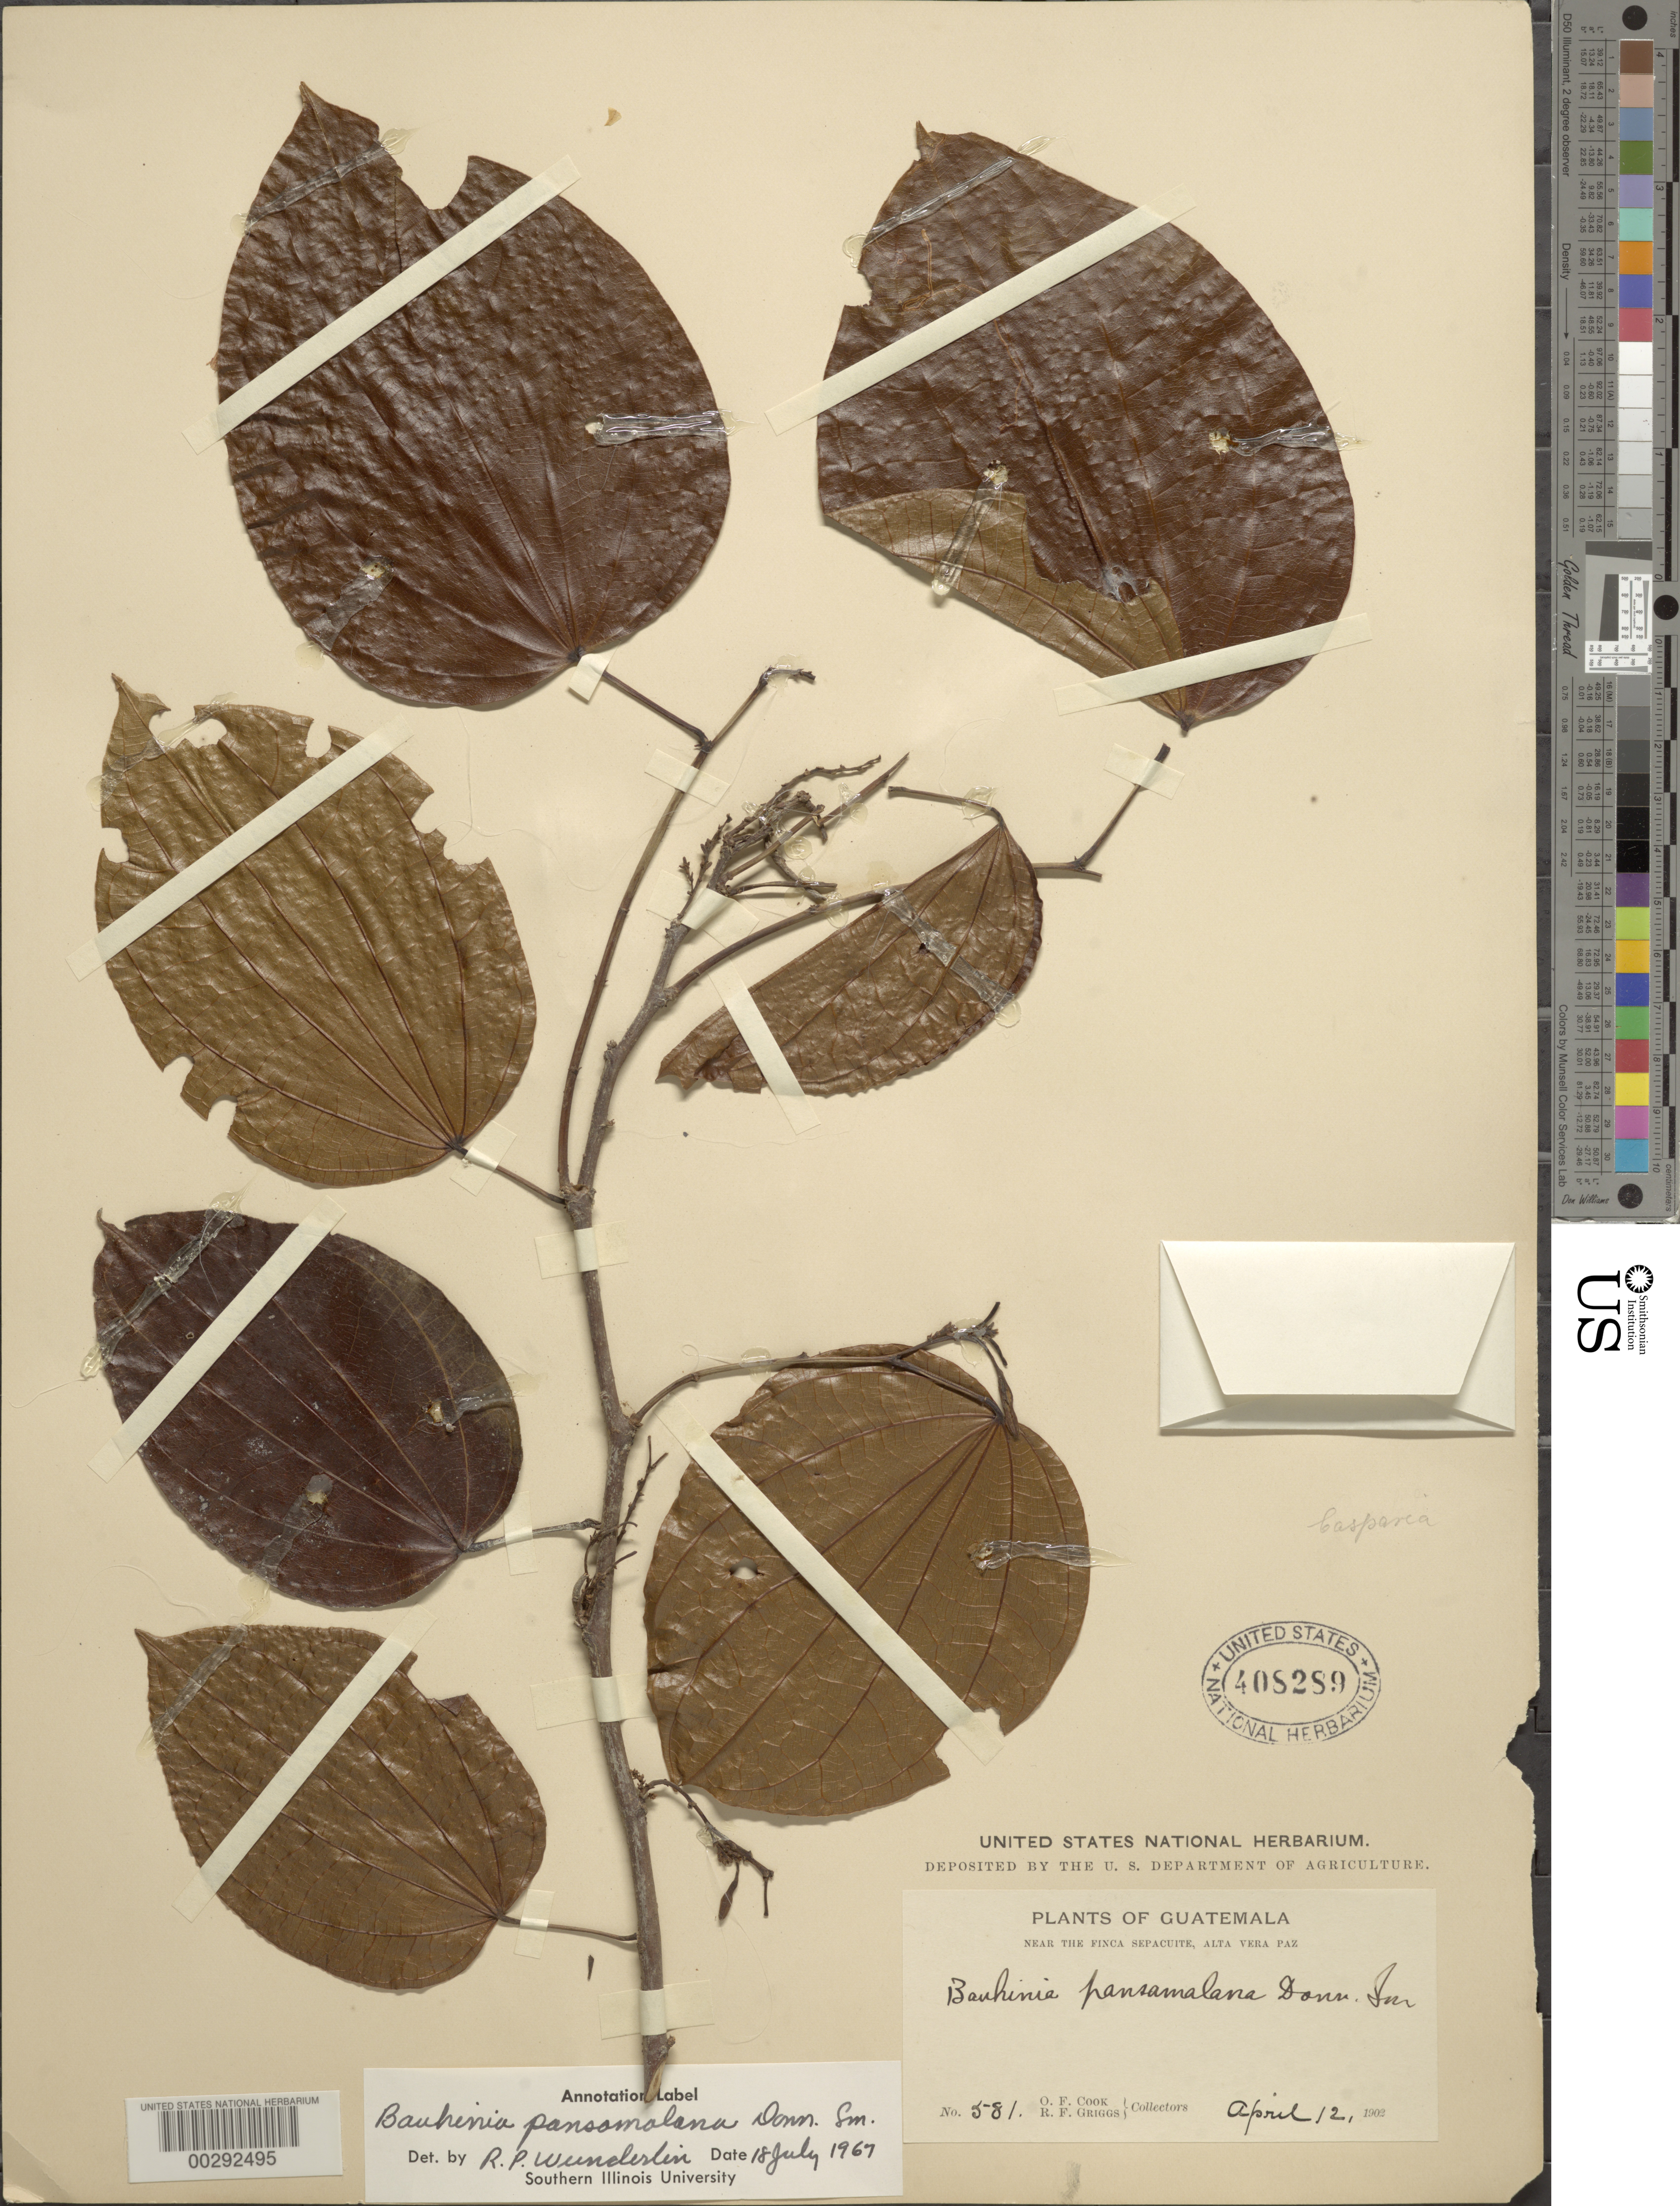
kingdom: Plantae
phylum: Tracheophyta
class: Magnoliopsida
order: Fabales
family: Fabaceae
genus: Bauhinia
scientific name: Bauhinia pansamalana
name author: Donn. Sm.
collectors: O. F. Cook & R. F. Griggs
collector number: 581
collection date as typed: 12 Apr 1902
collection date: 1902-04-12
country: Guatemala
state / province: Alta Verapaz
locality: Near the Finca Sepacuite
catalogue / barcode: US 408289